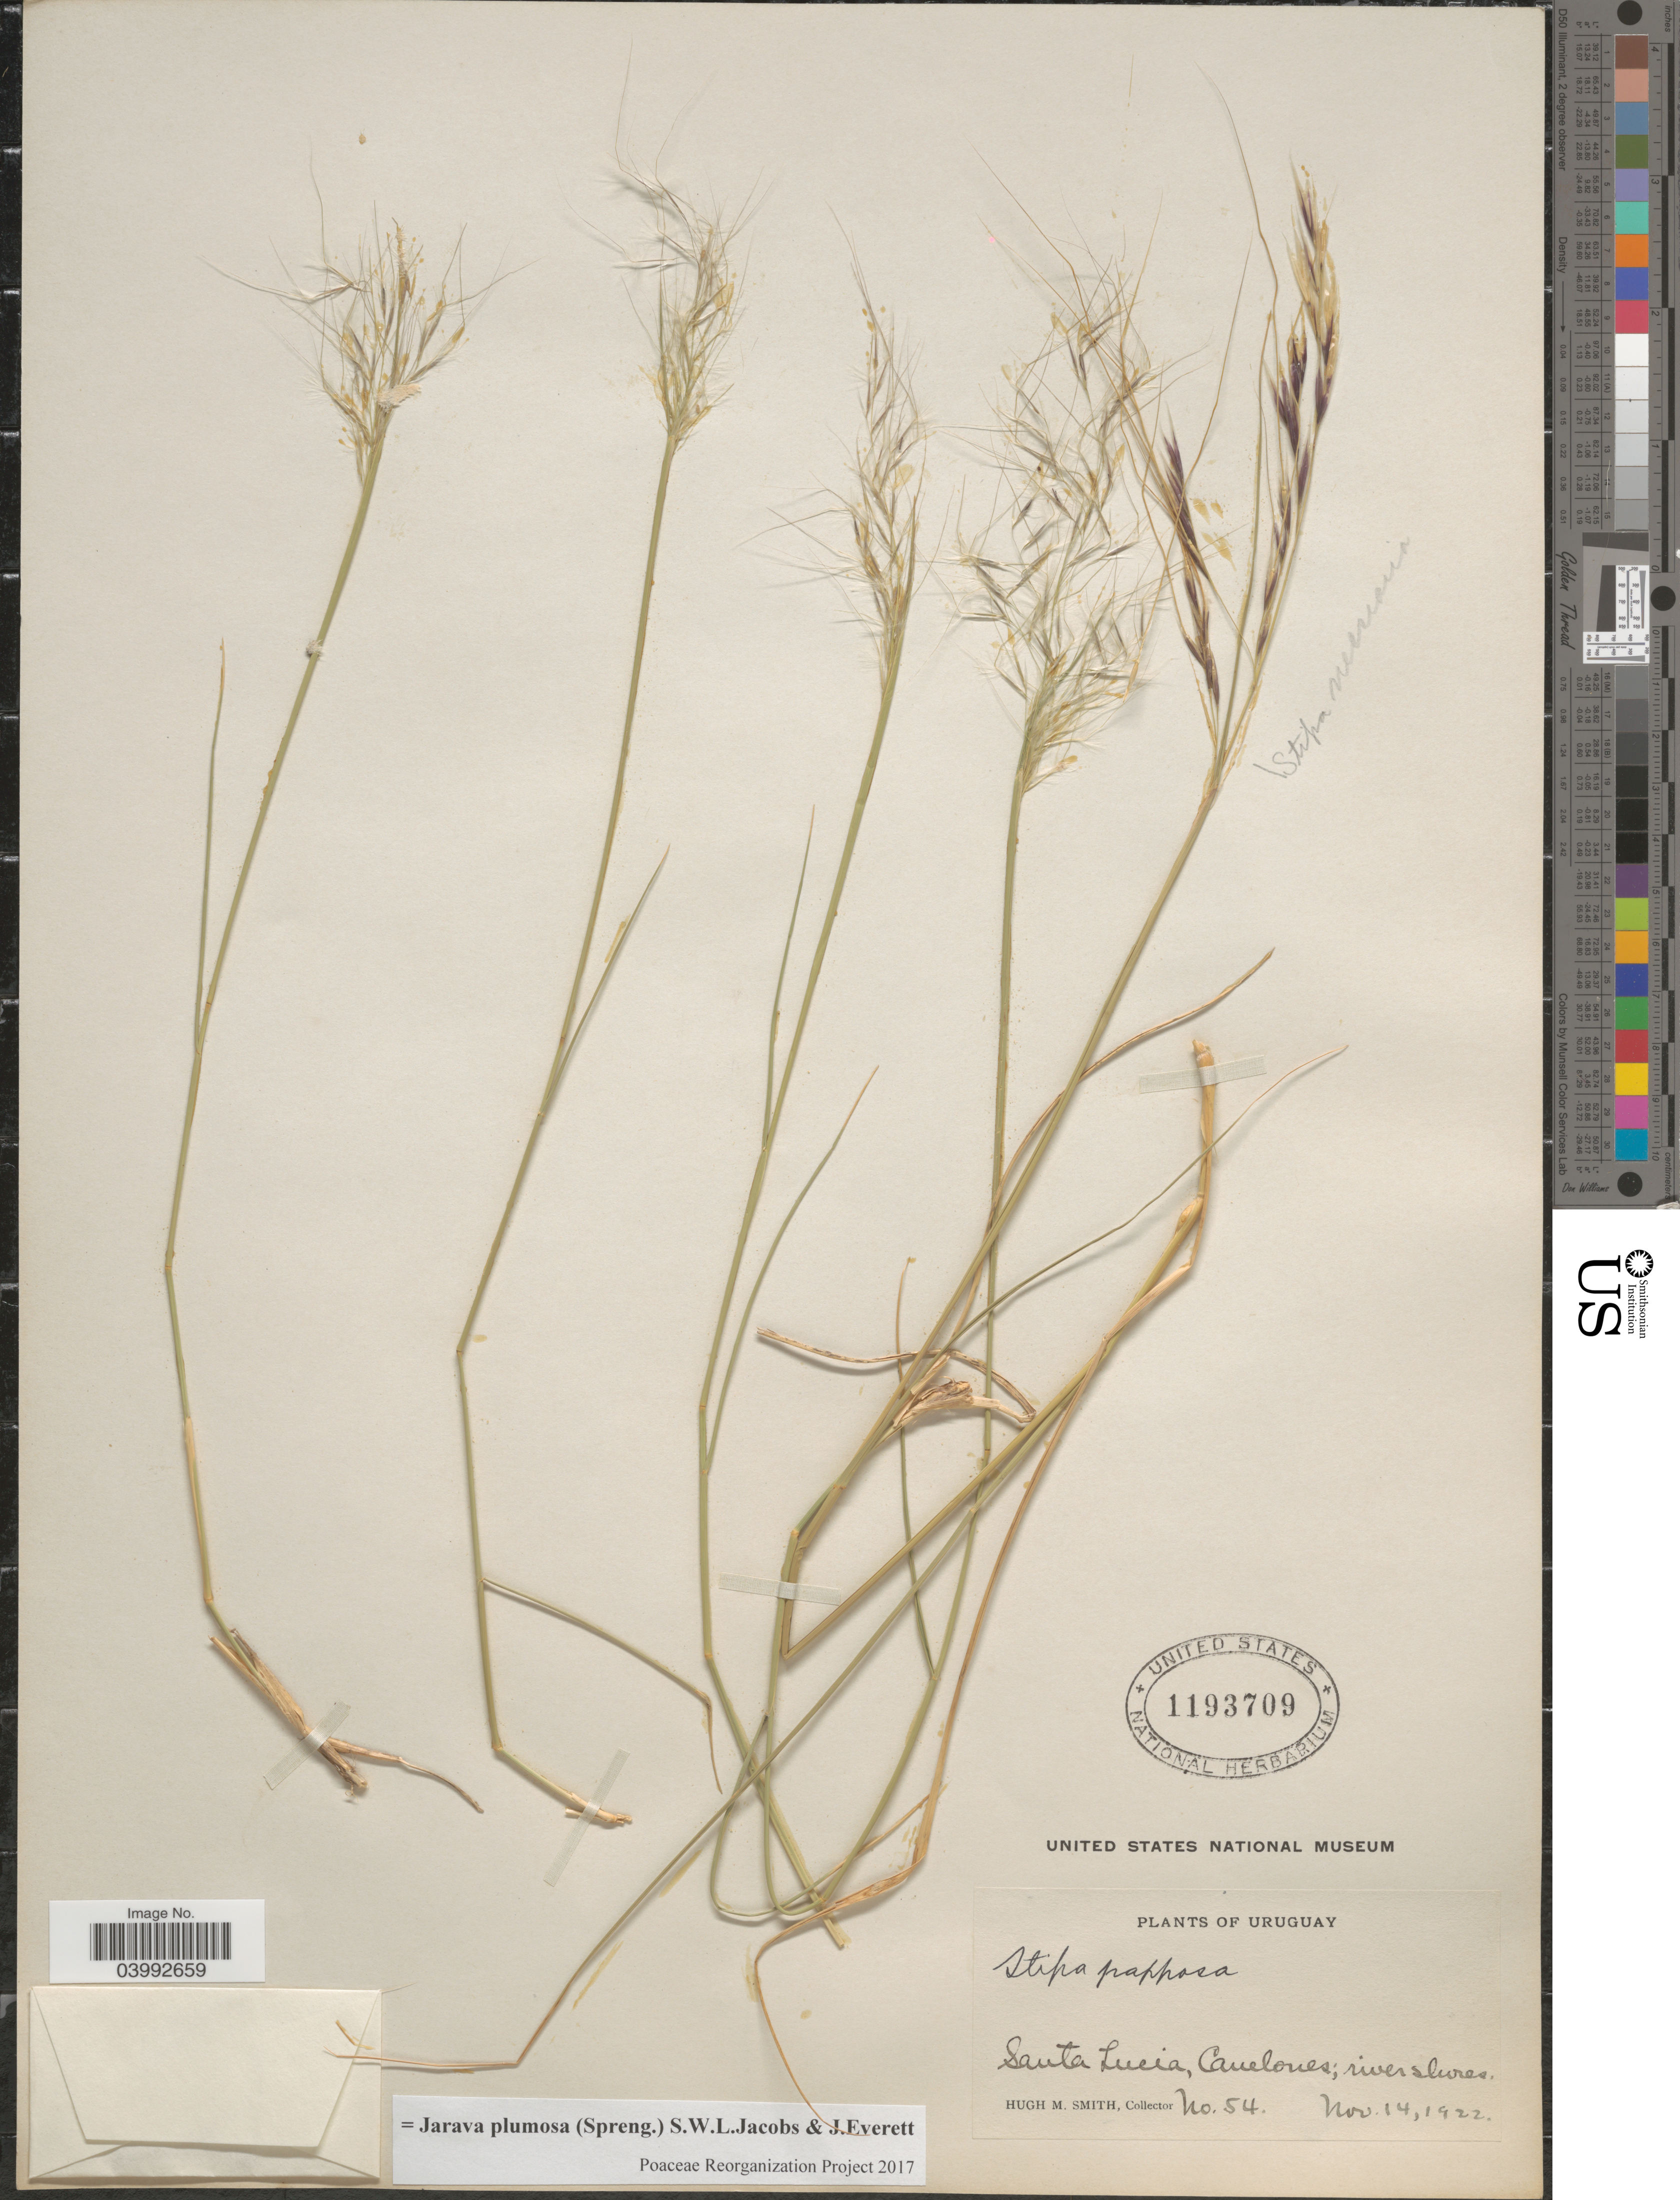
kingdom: Plantae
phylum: Tracheophyta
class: Liliopsida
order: Poales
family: Poaceae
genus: Jarava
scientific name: Jarava plumosa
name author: (Spreng.) S.W.L. Jacobs & J. Everett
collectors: H. M. Smith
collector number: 54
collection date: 1922-11-14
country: Uruguay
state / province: Canelones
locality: Santa Lucia.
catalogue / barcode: US 1193709